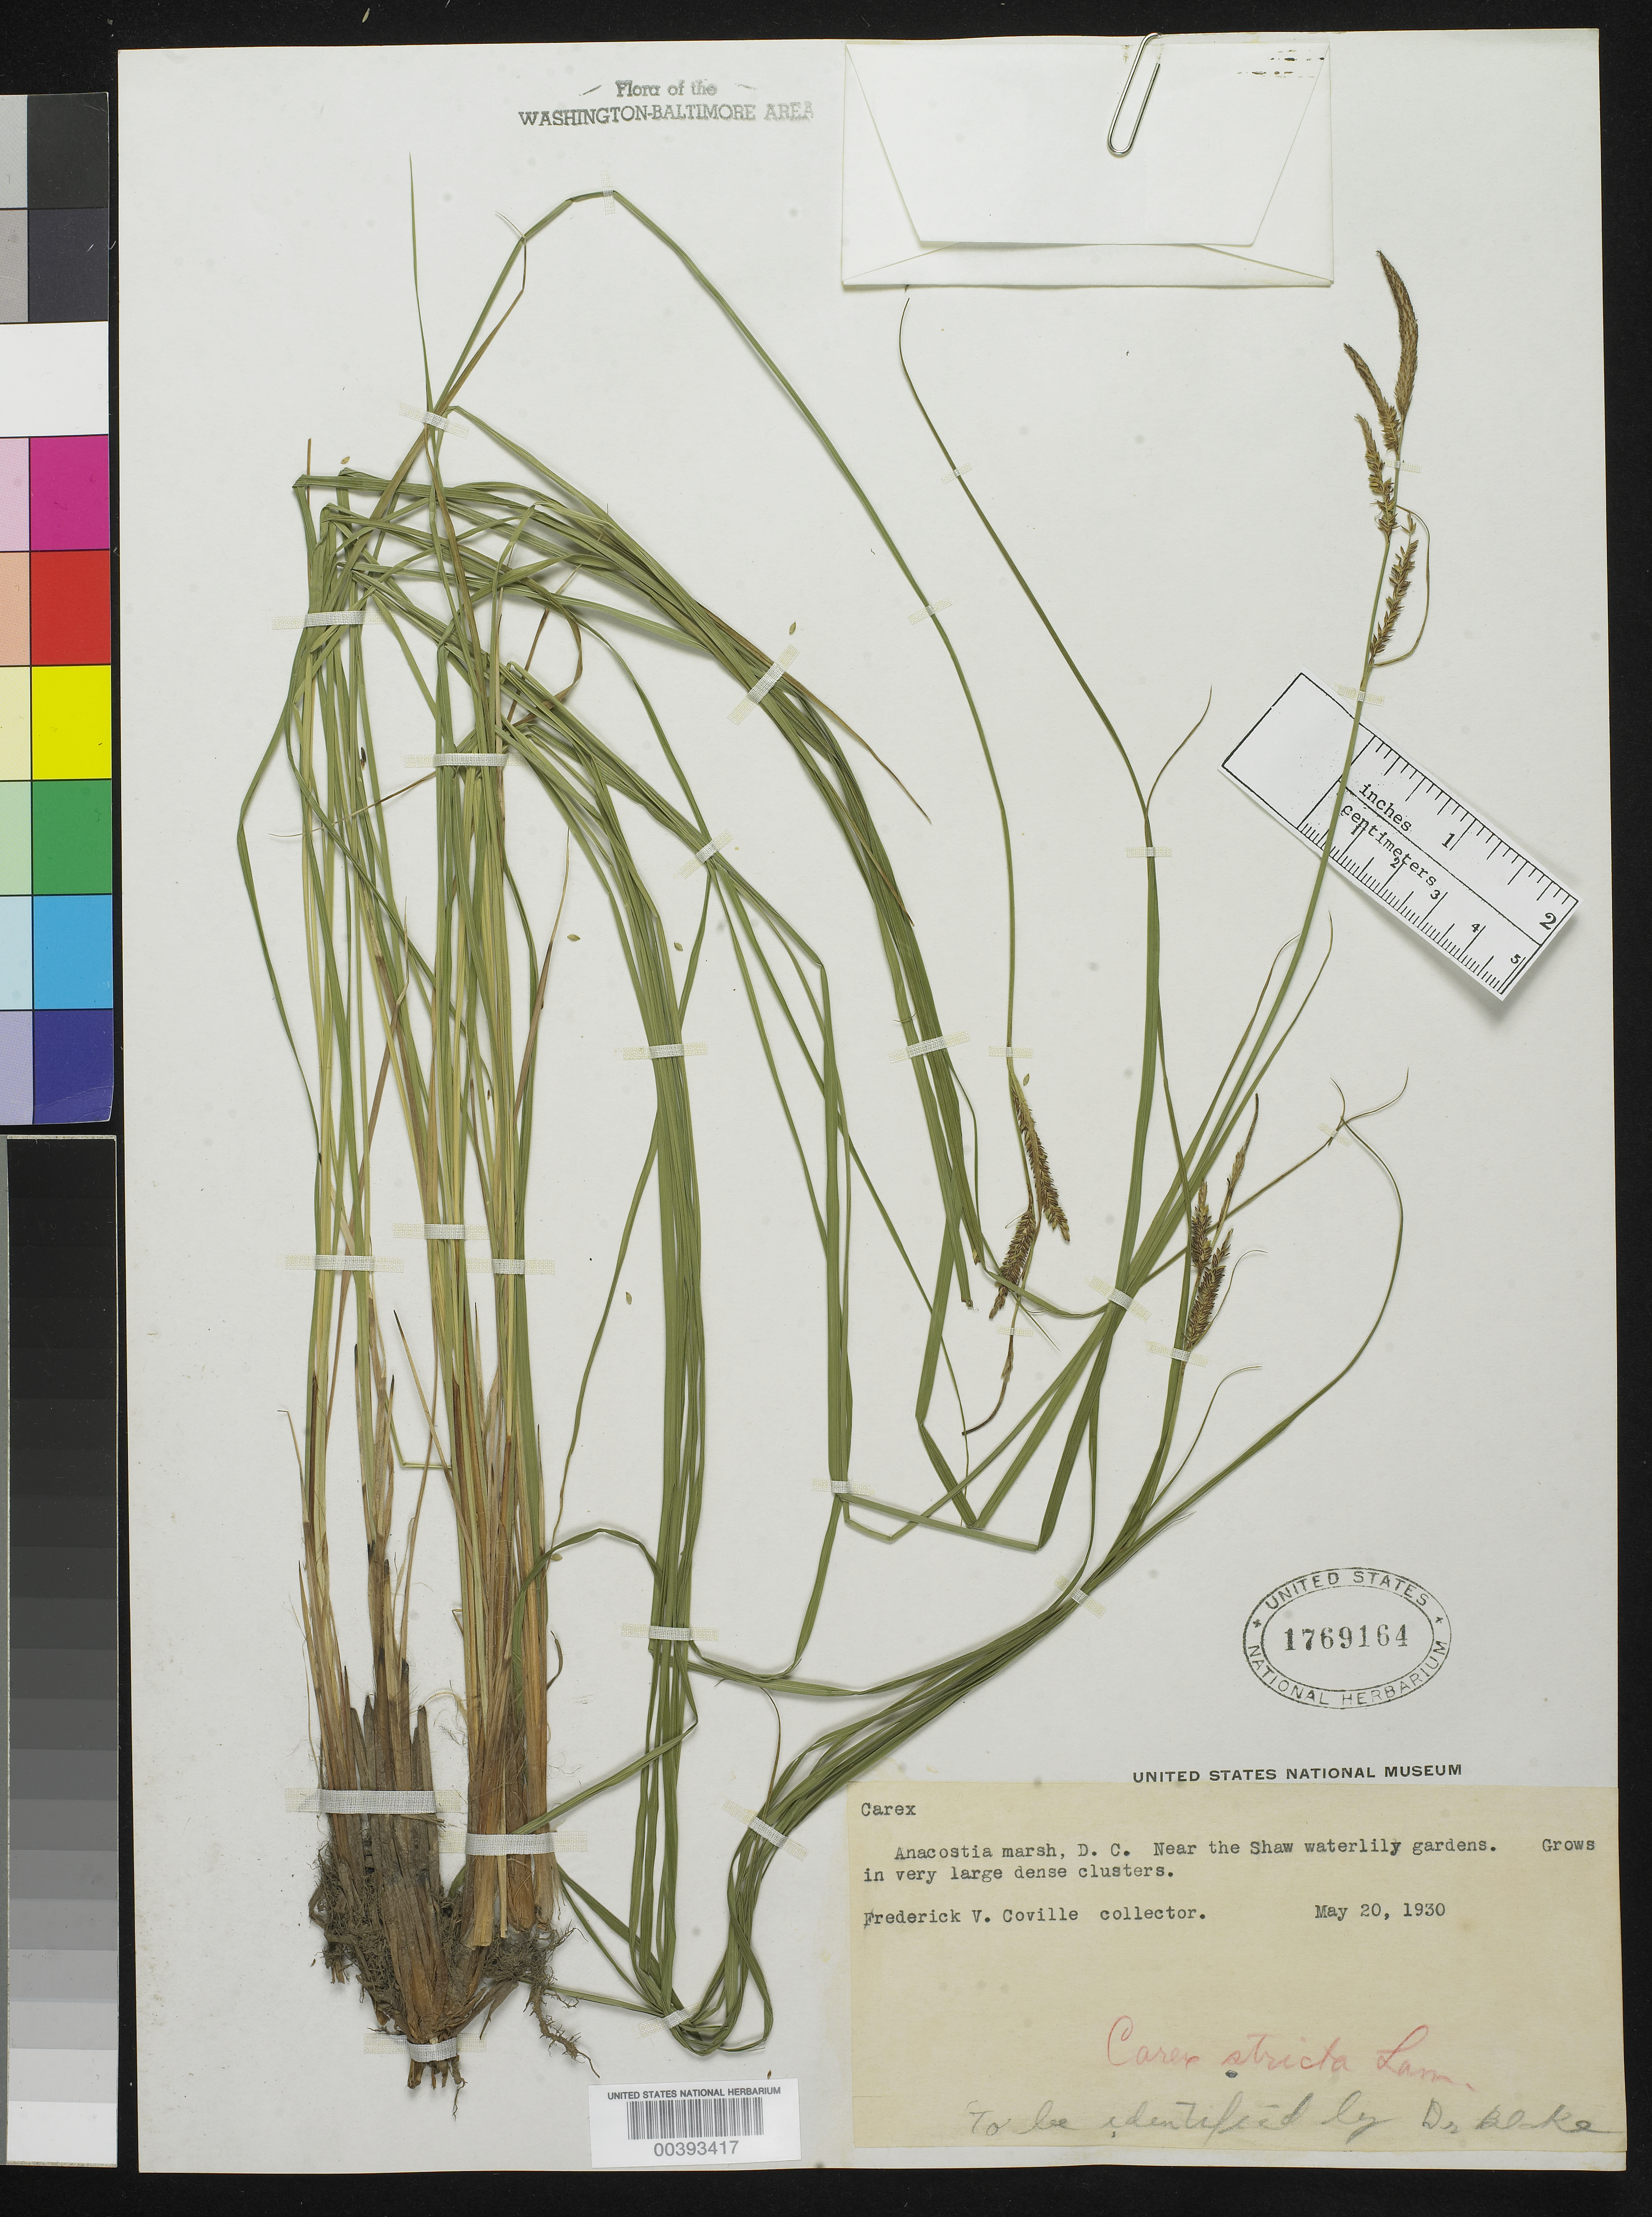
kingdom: Plantae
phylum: Tracheophyta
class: Liliopsida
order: Poales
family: Cyperaceae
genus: Carex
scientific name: Carex stricta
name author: Lam.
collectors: F. V. Coville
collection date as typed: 20 May 1930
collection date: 1930-05-20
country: United States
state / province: District of Columbia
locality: Anacostia, near Shaw Waterlily Gardens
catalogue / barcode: US 1769164